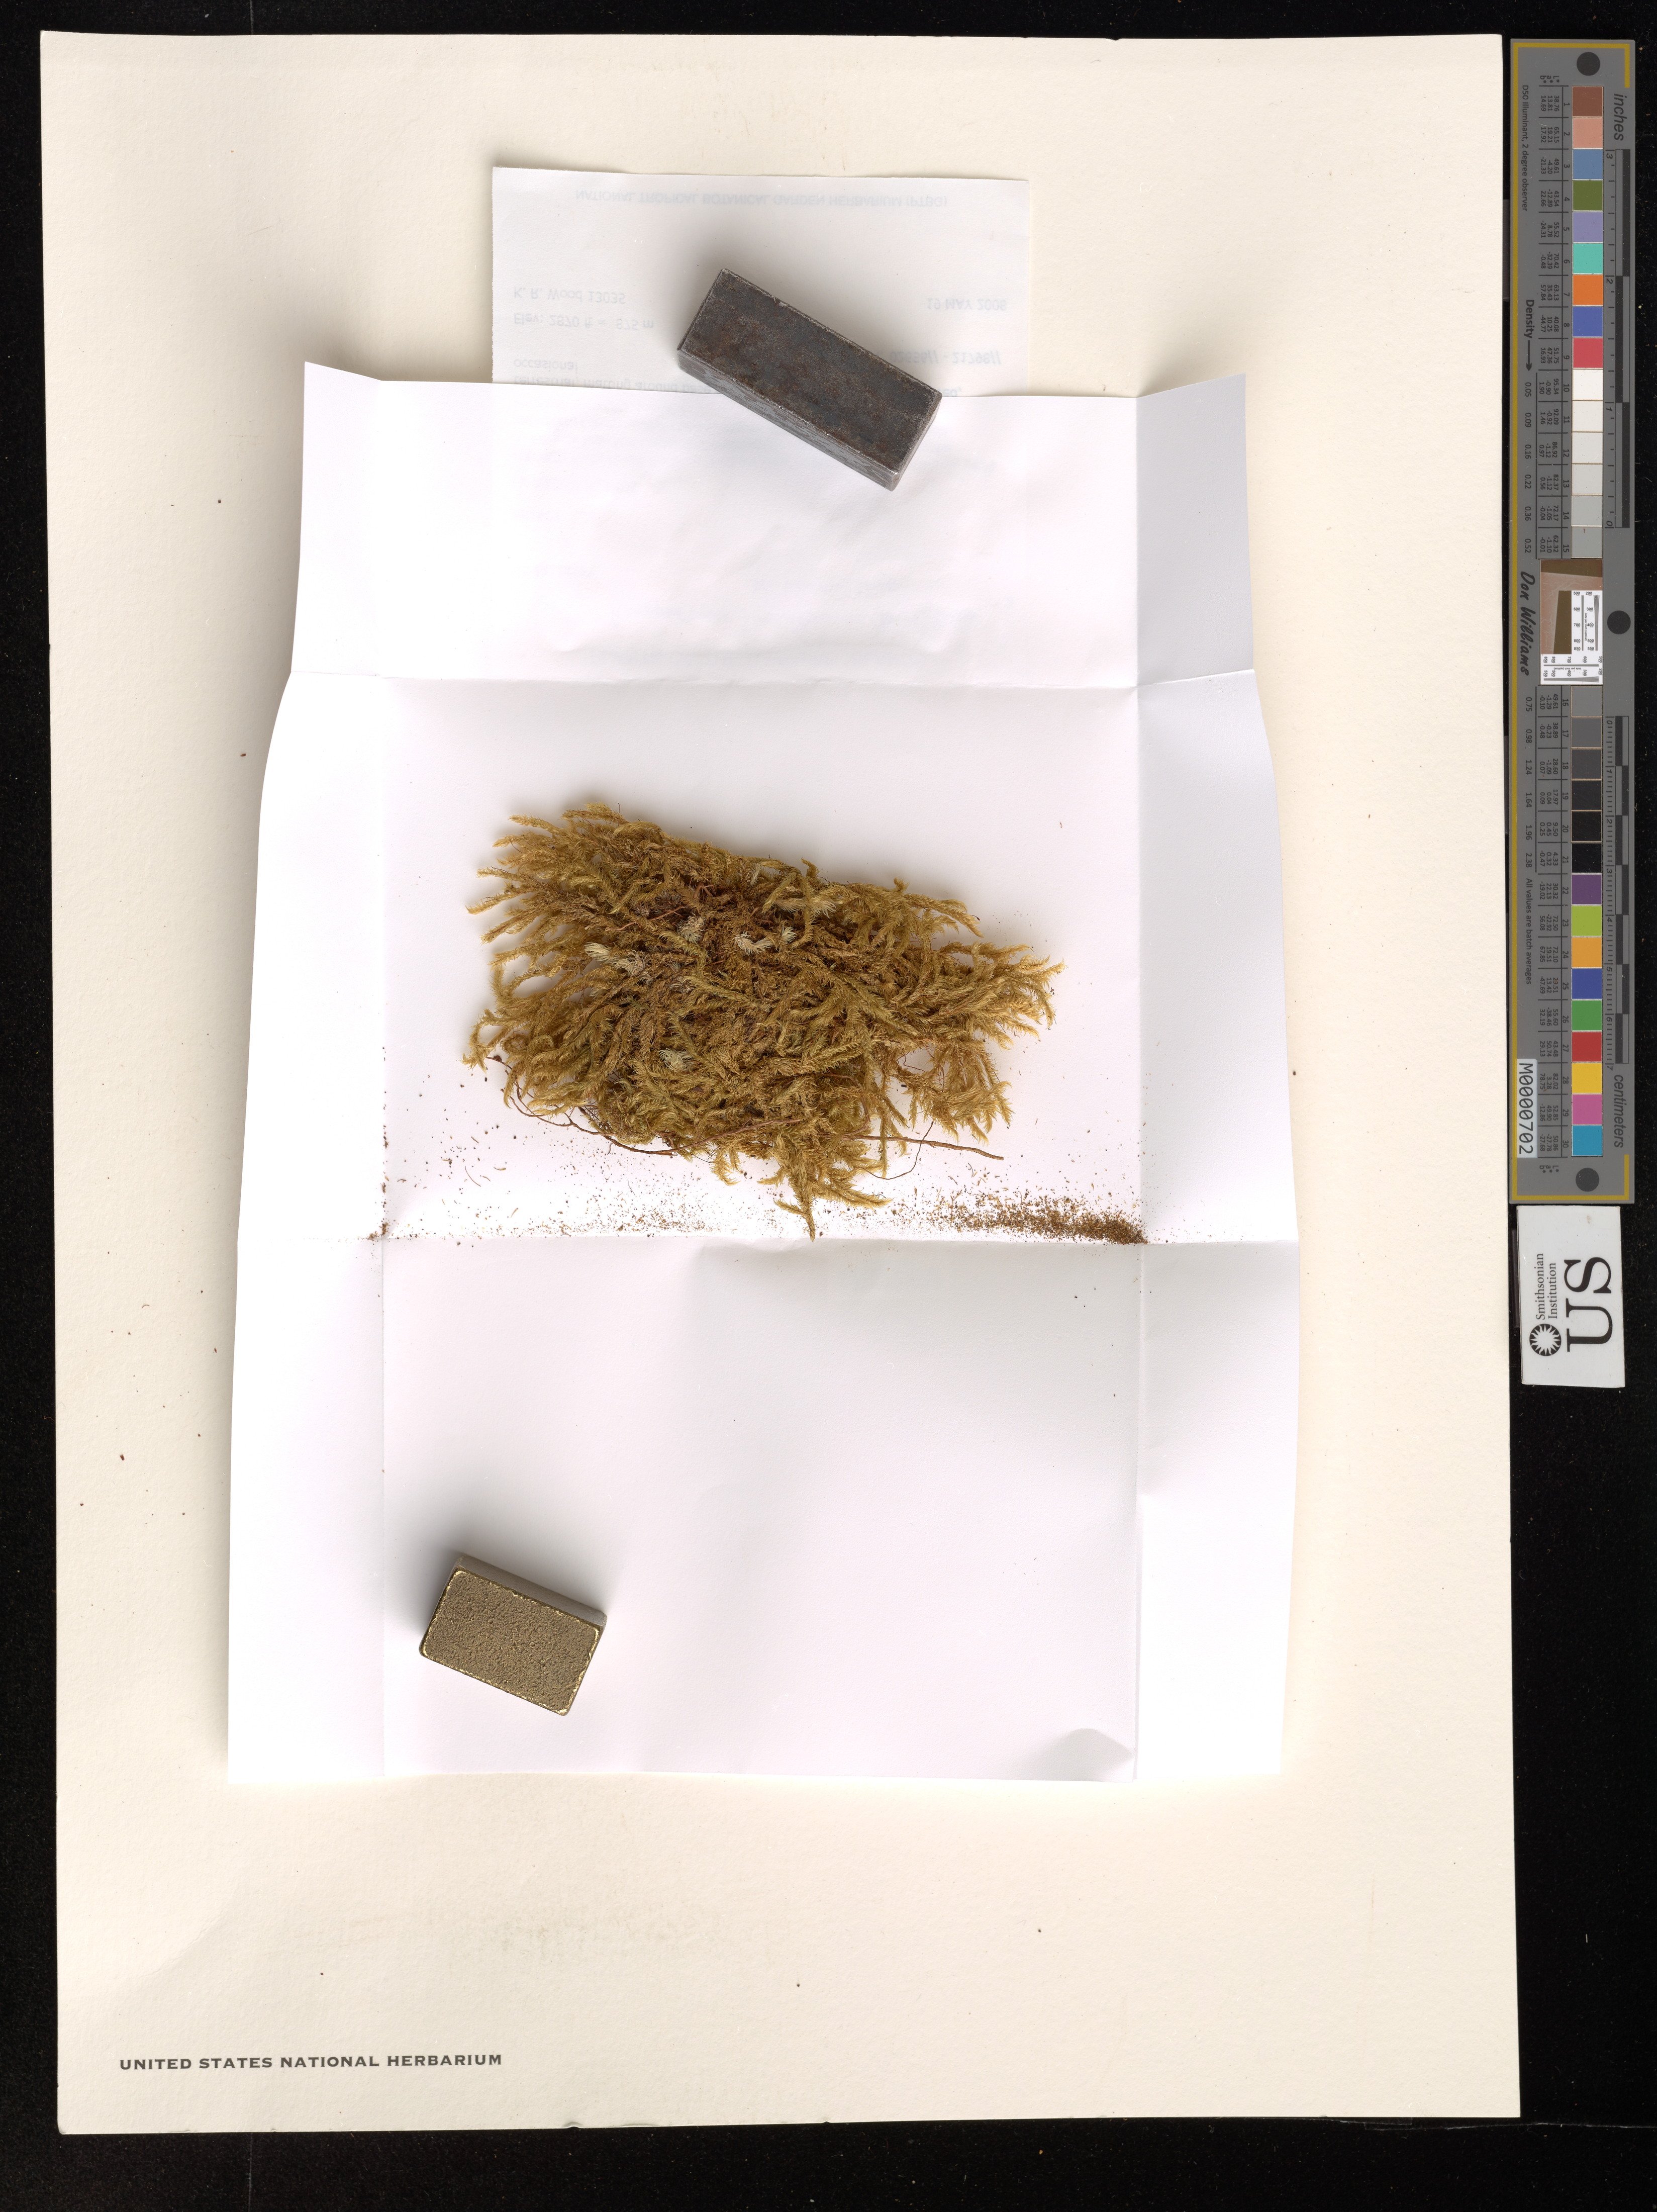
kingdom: Plantae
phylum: Bryophyta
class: Bryopsida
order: Hypnales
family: Sematophyllaceae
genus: Acroporium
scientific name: Acroporium fuscoflavum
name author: (Paris) Broth.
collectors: K. R. Wood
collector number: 13035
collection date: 2008-05-19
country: United States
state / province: Hawaii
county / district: Hawaii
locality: The Hawaiian Islands. Hilo Forest Reserve, Wailuku River region, off Saddle road ca. 2850 ft.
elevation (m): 875